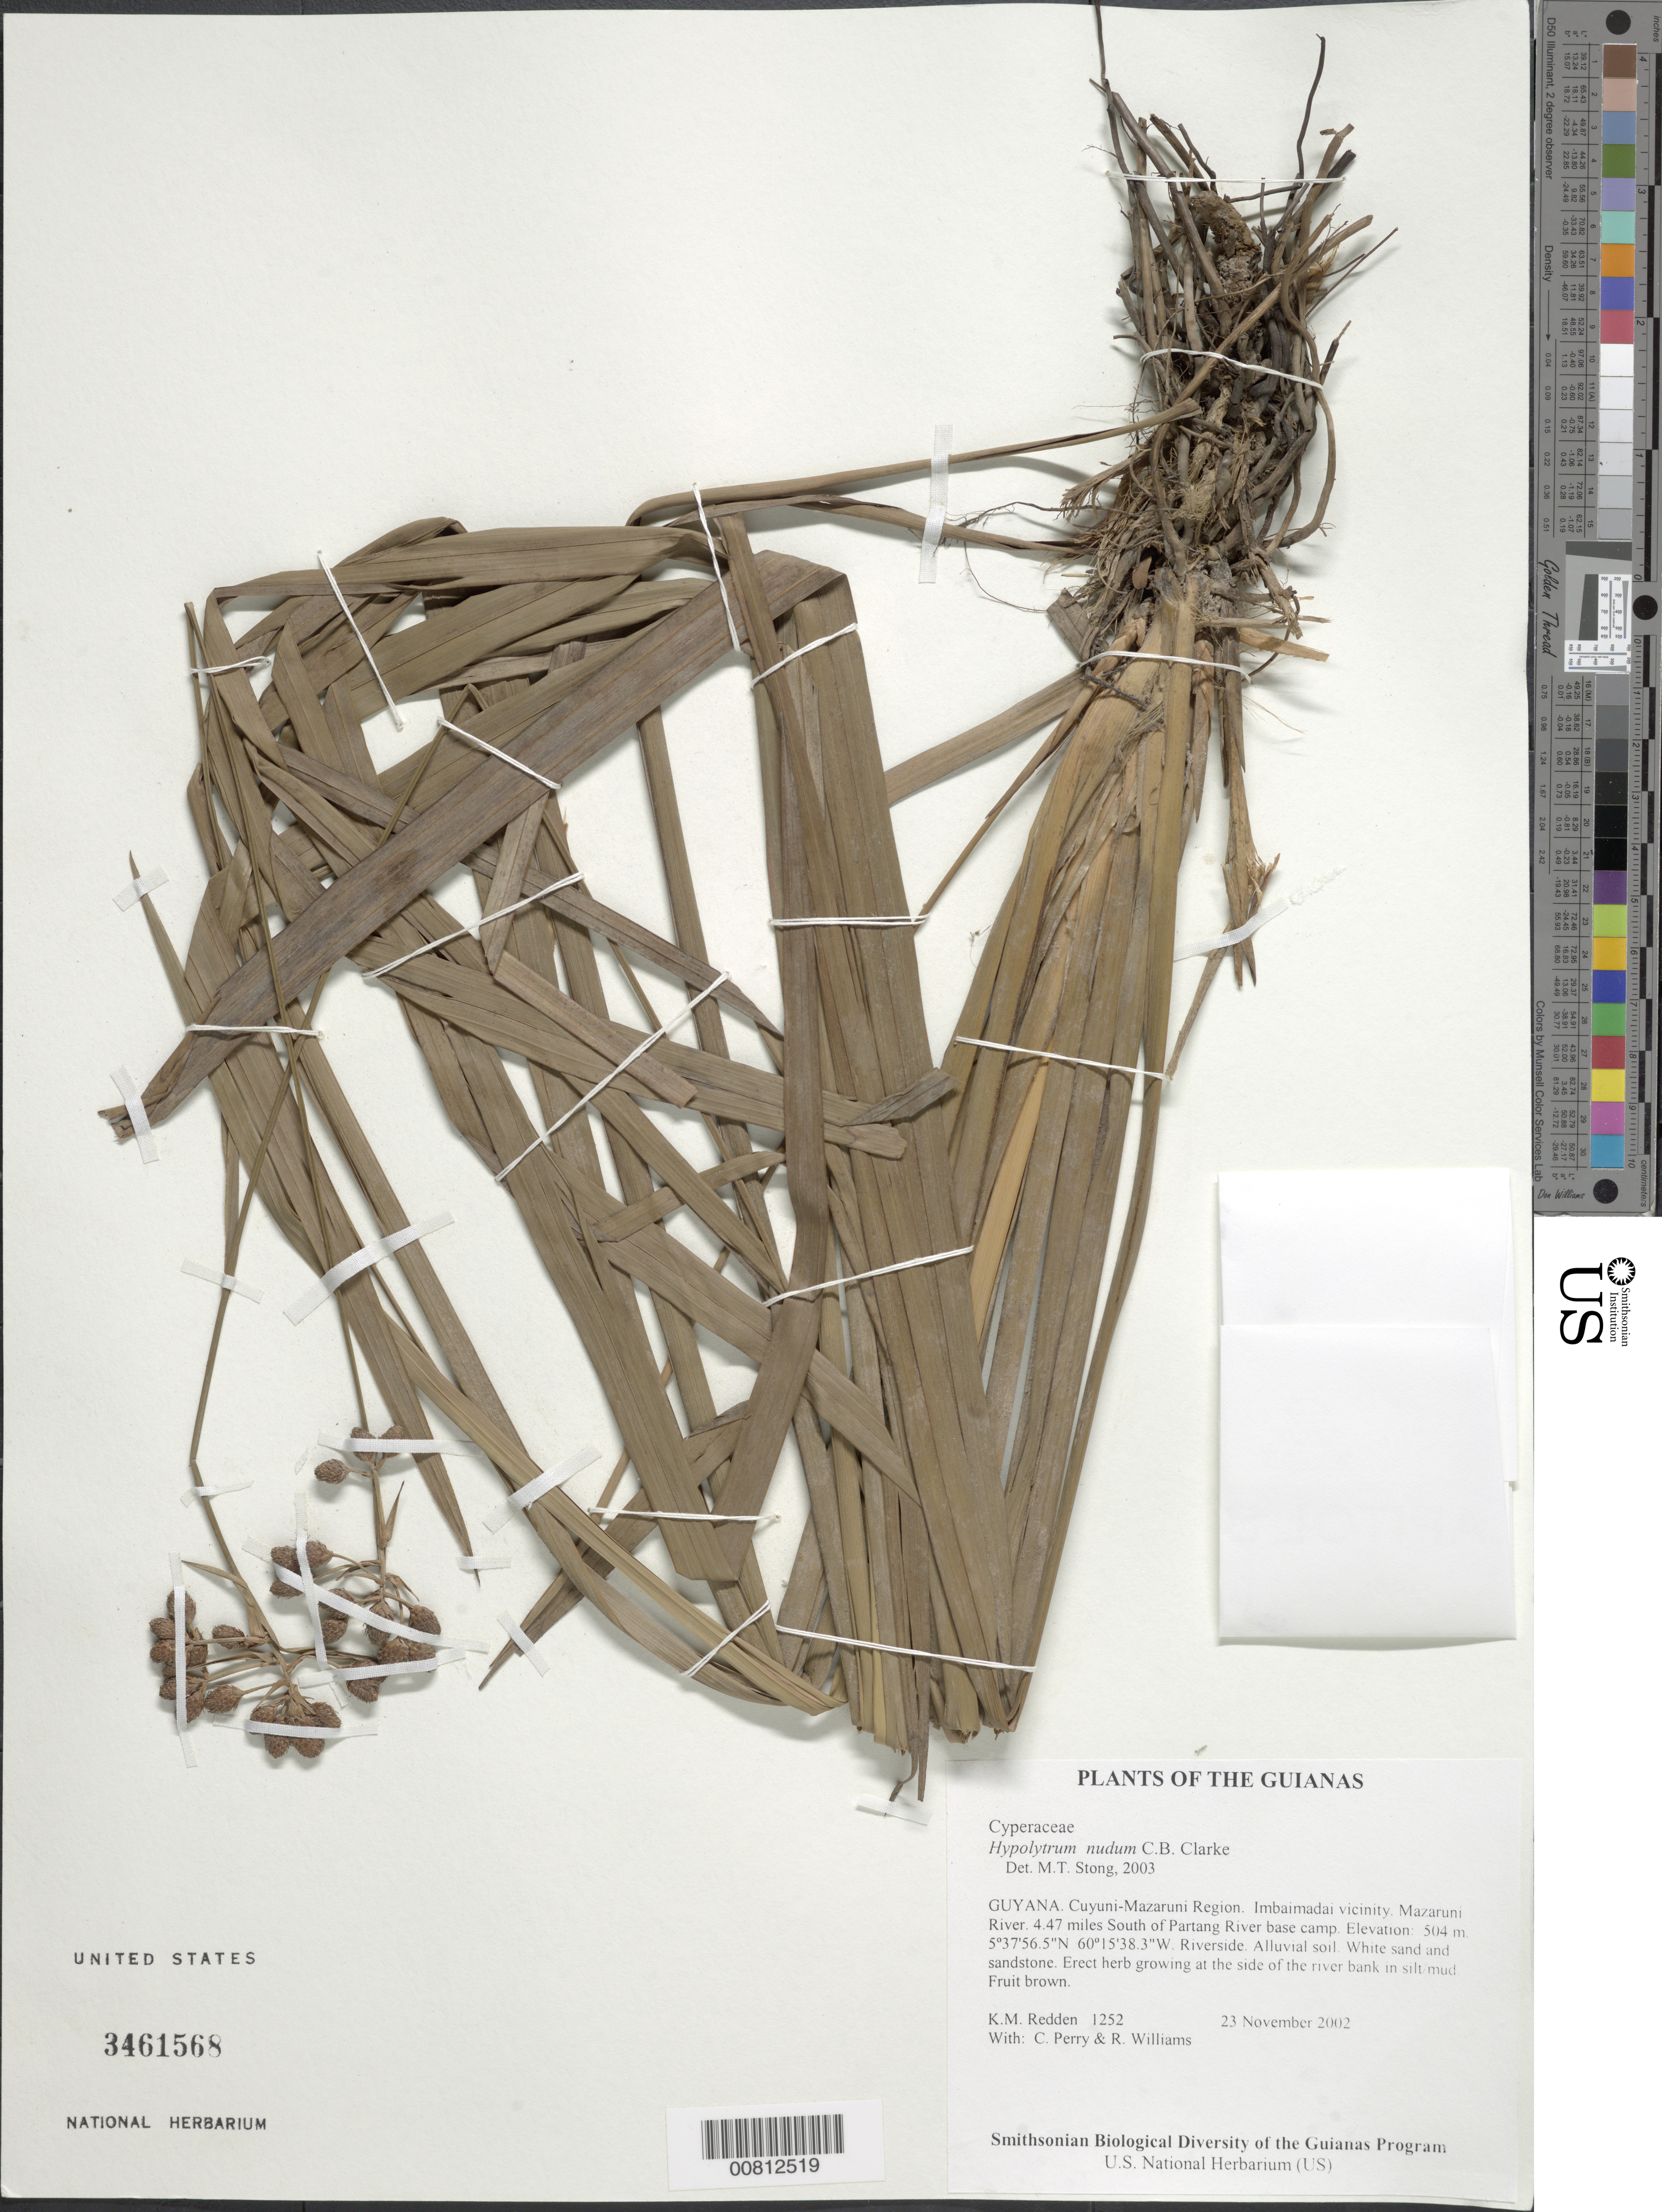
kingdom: Plantae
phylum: Tracheophyta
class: Liliopsida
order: Poales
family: Cyperaceae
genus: Hypolytrum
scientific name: Hypolytrum nudum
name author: C.B. Clarke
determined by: Strong, M. T., (US), Smithsonian Institution - National Museum of Natural History (UNITED STATES)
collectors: K. M. Redden, C. Perry & R. Williams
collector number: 1252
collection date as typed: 23 November 2002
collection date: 2002-11-23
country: Guyana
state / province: Cuyuni-Mazaruni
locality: Imbaimadai vicinity. Mazaruni River. 4.47 miles South of Partang River base camp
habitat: Riverside. Alluvial soil. White sand and sandstone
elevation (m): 504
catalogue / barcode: US 3461568